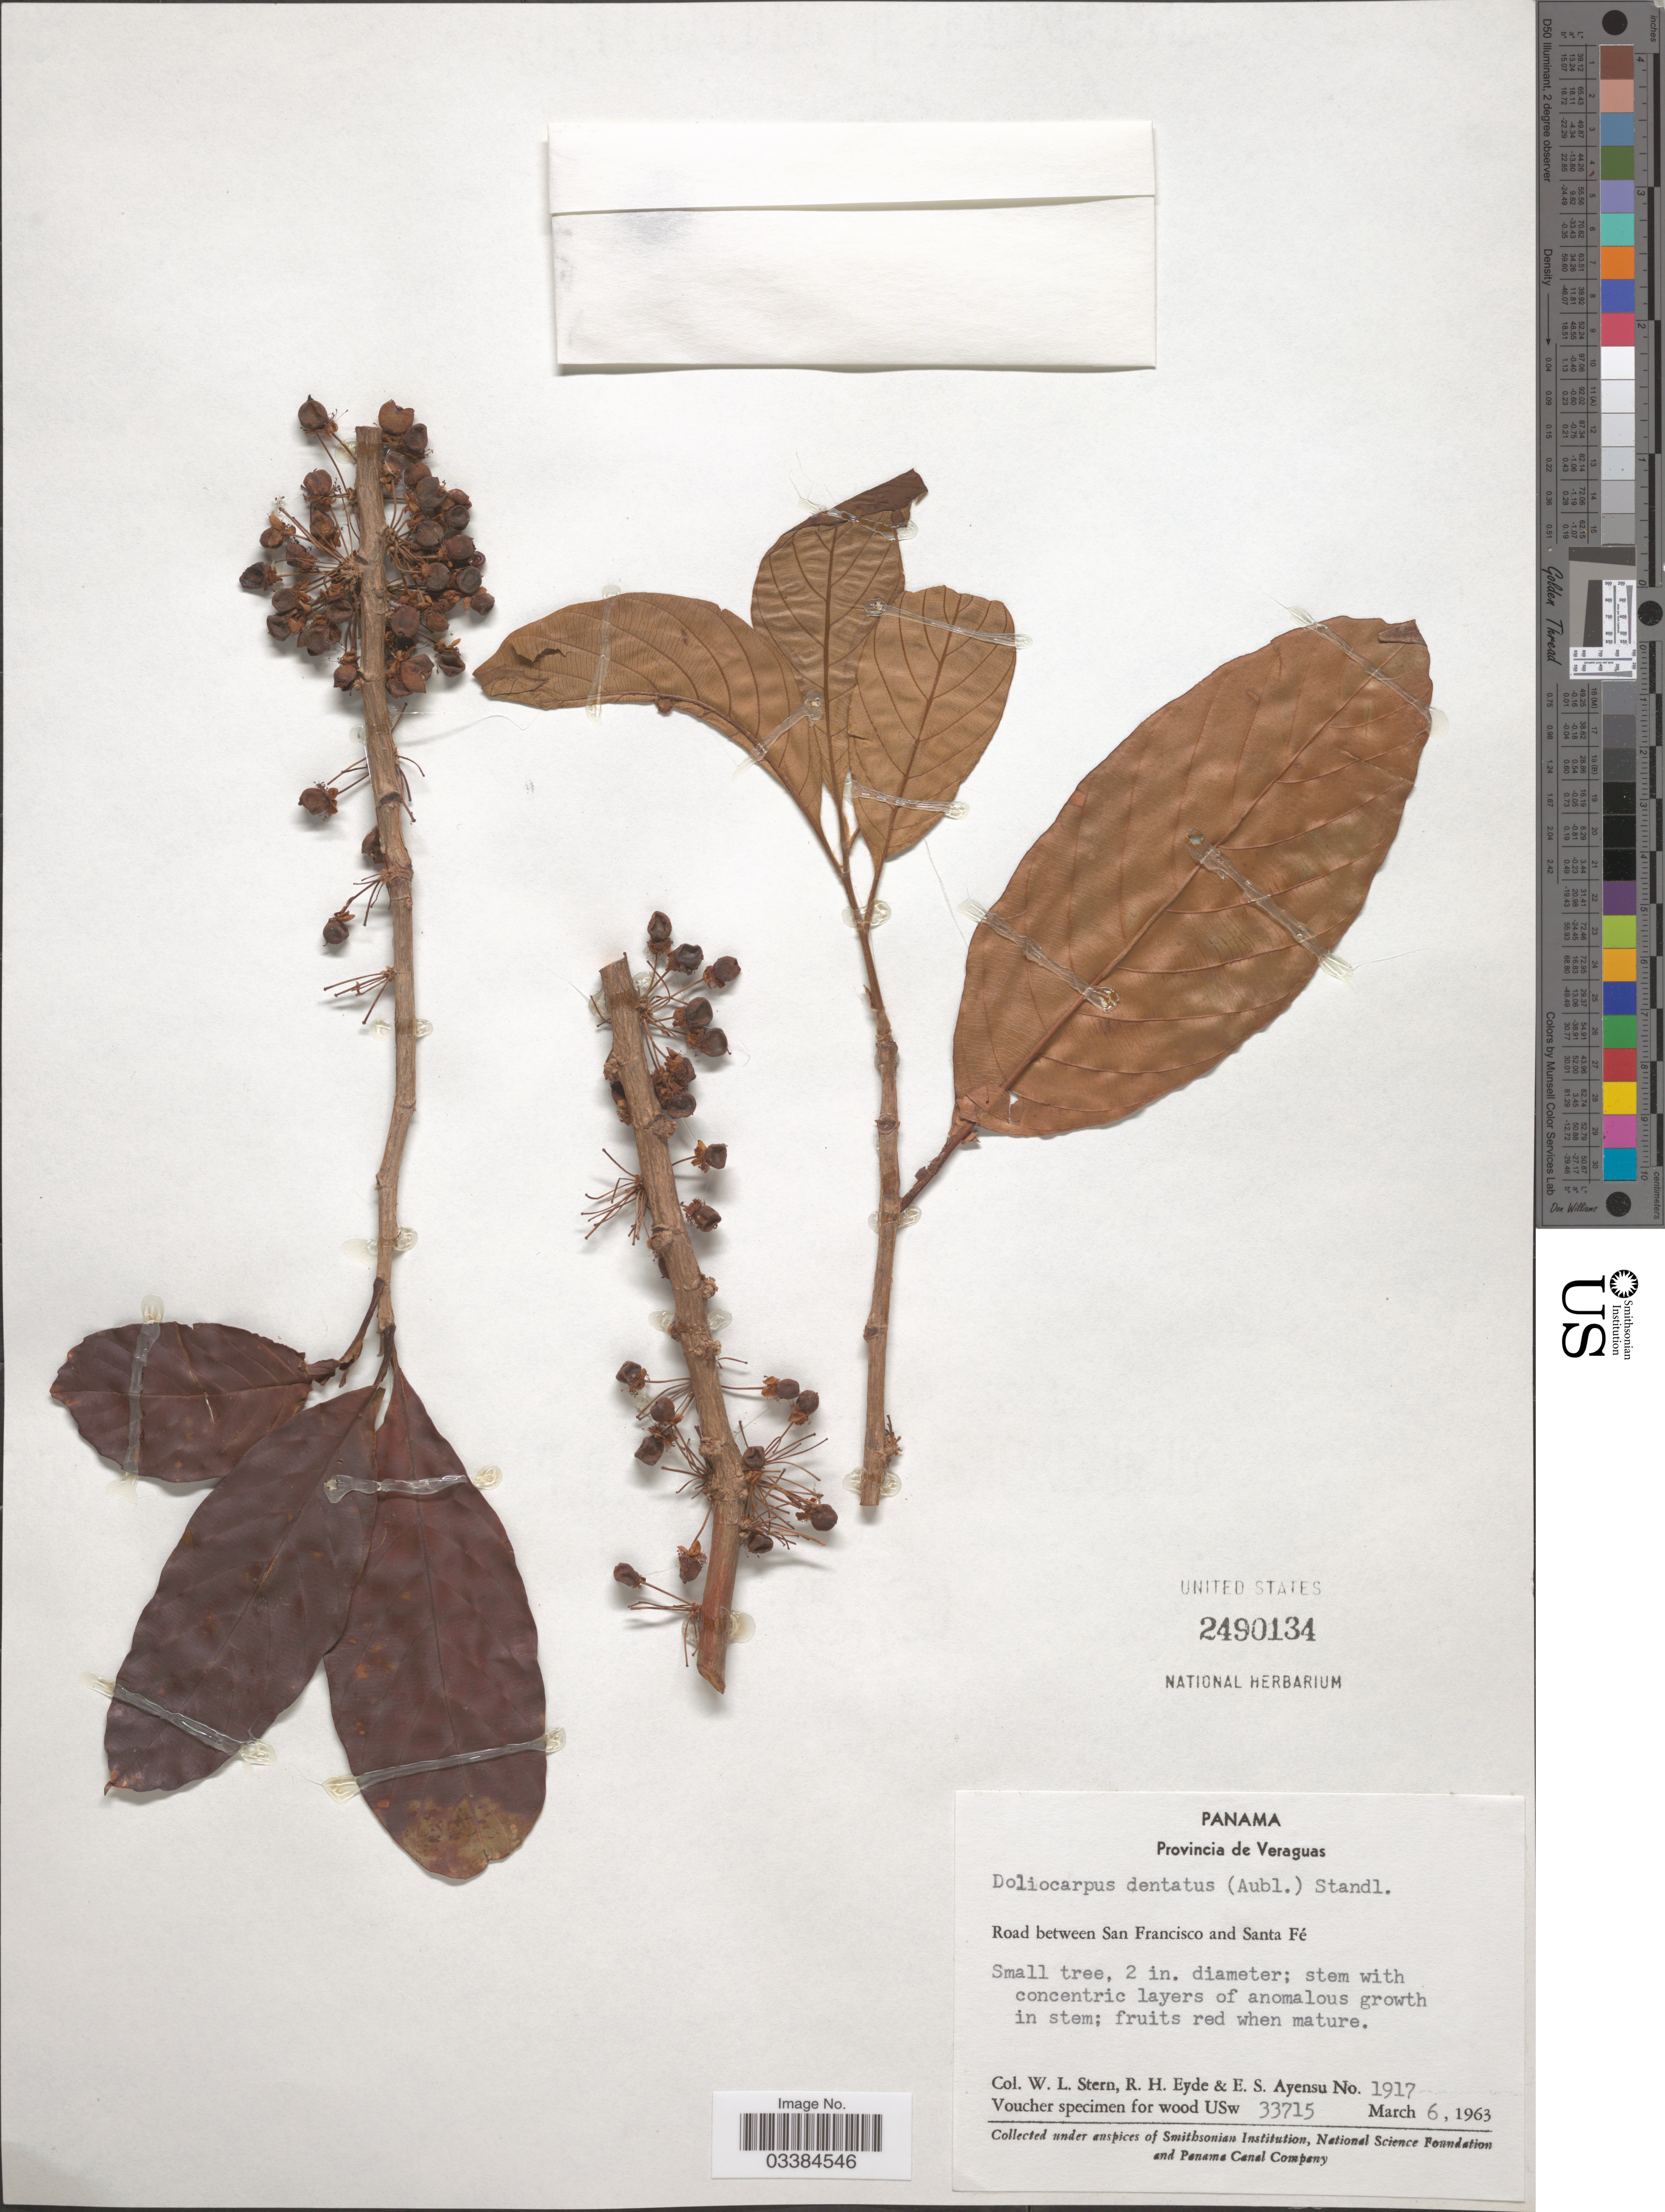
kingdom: Plantae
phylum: Tracheophyta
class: Magnoliopsida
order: Dilleniales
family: Dilleniaceae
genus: Doliocarpus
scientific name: Doliocarpus dentatus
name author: (Aubl.) Standl.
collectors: W. L. Stern, R. H. Eyde & E. S. Ayensu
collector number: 1917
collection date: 1963-03-06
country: Panama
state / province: Veraguas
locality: Road between San Francisco and Santa Fé.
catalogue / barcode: US 2490134